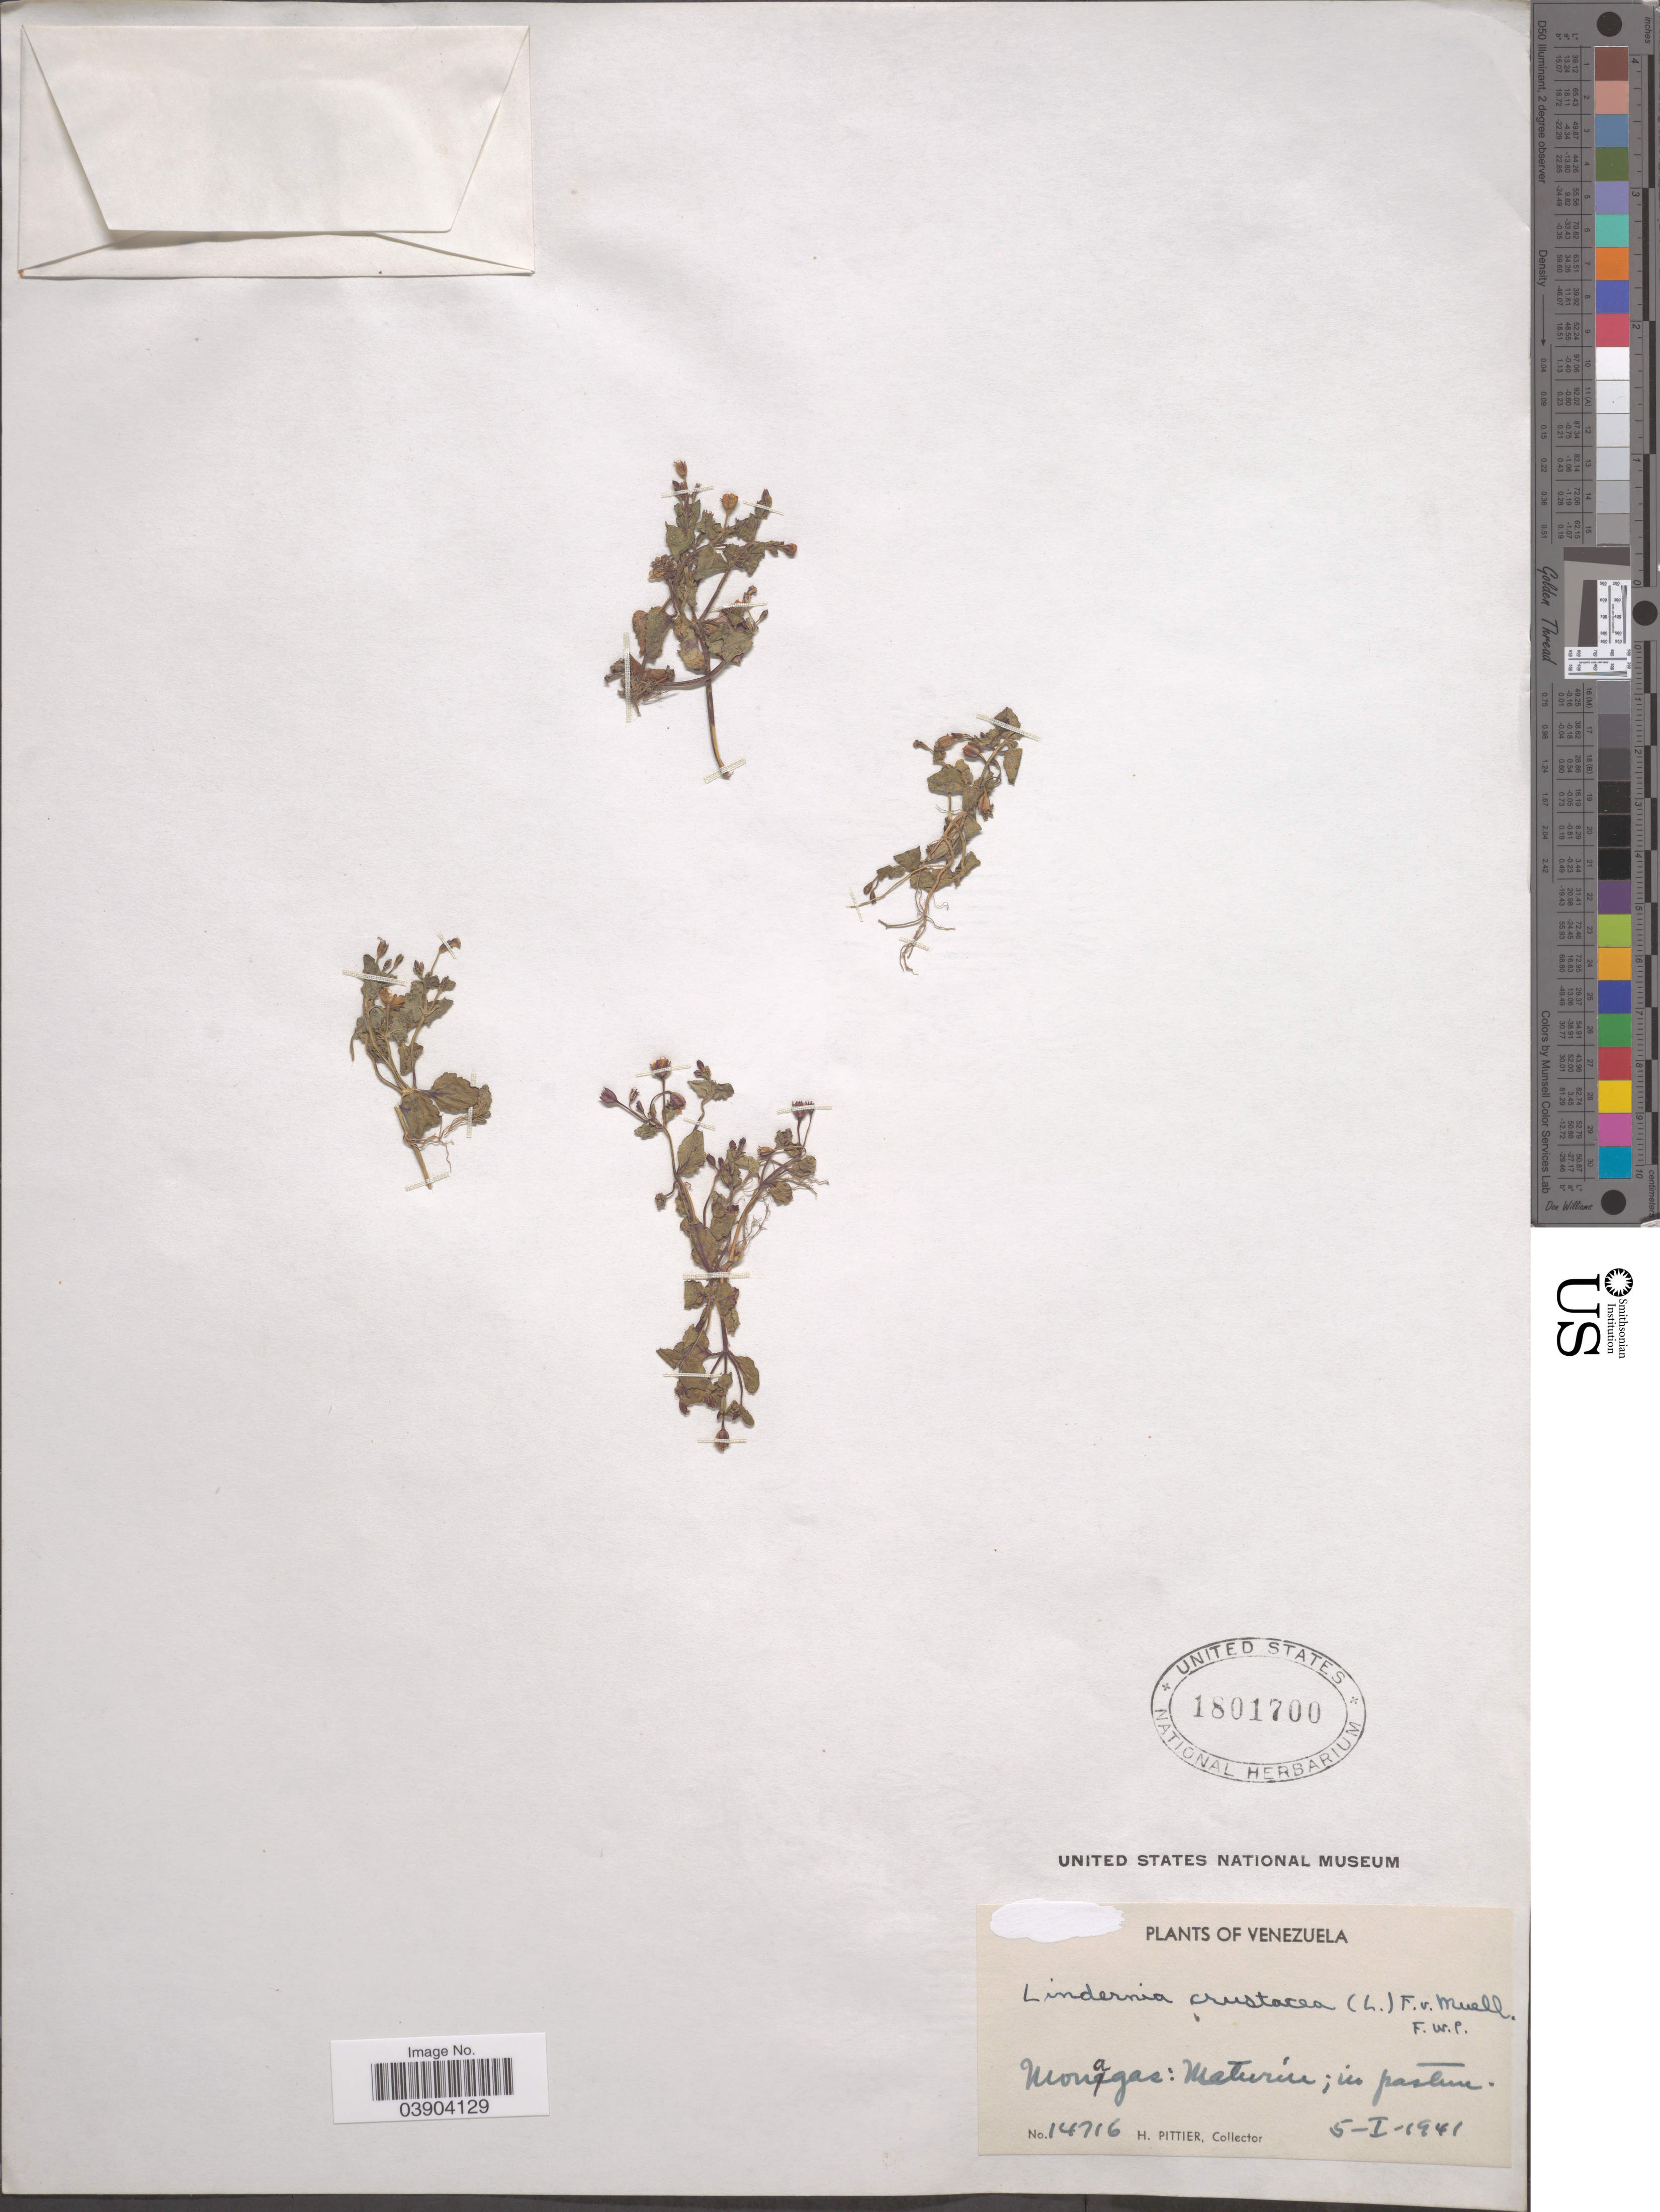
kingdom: Plantae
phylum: Tracheophyta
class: Magnoliopsida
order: Lamiales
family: Linderniaceae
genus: Lindernia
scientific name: Lindernia crustacea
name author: (L.) F. Muell.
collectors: H. F. Pittier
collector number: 14716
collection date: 1941-01-05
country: Venezuela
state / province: Monagas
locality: Maturíu.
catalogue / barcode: US 1801700